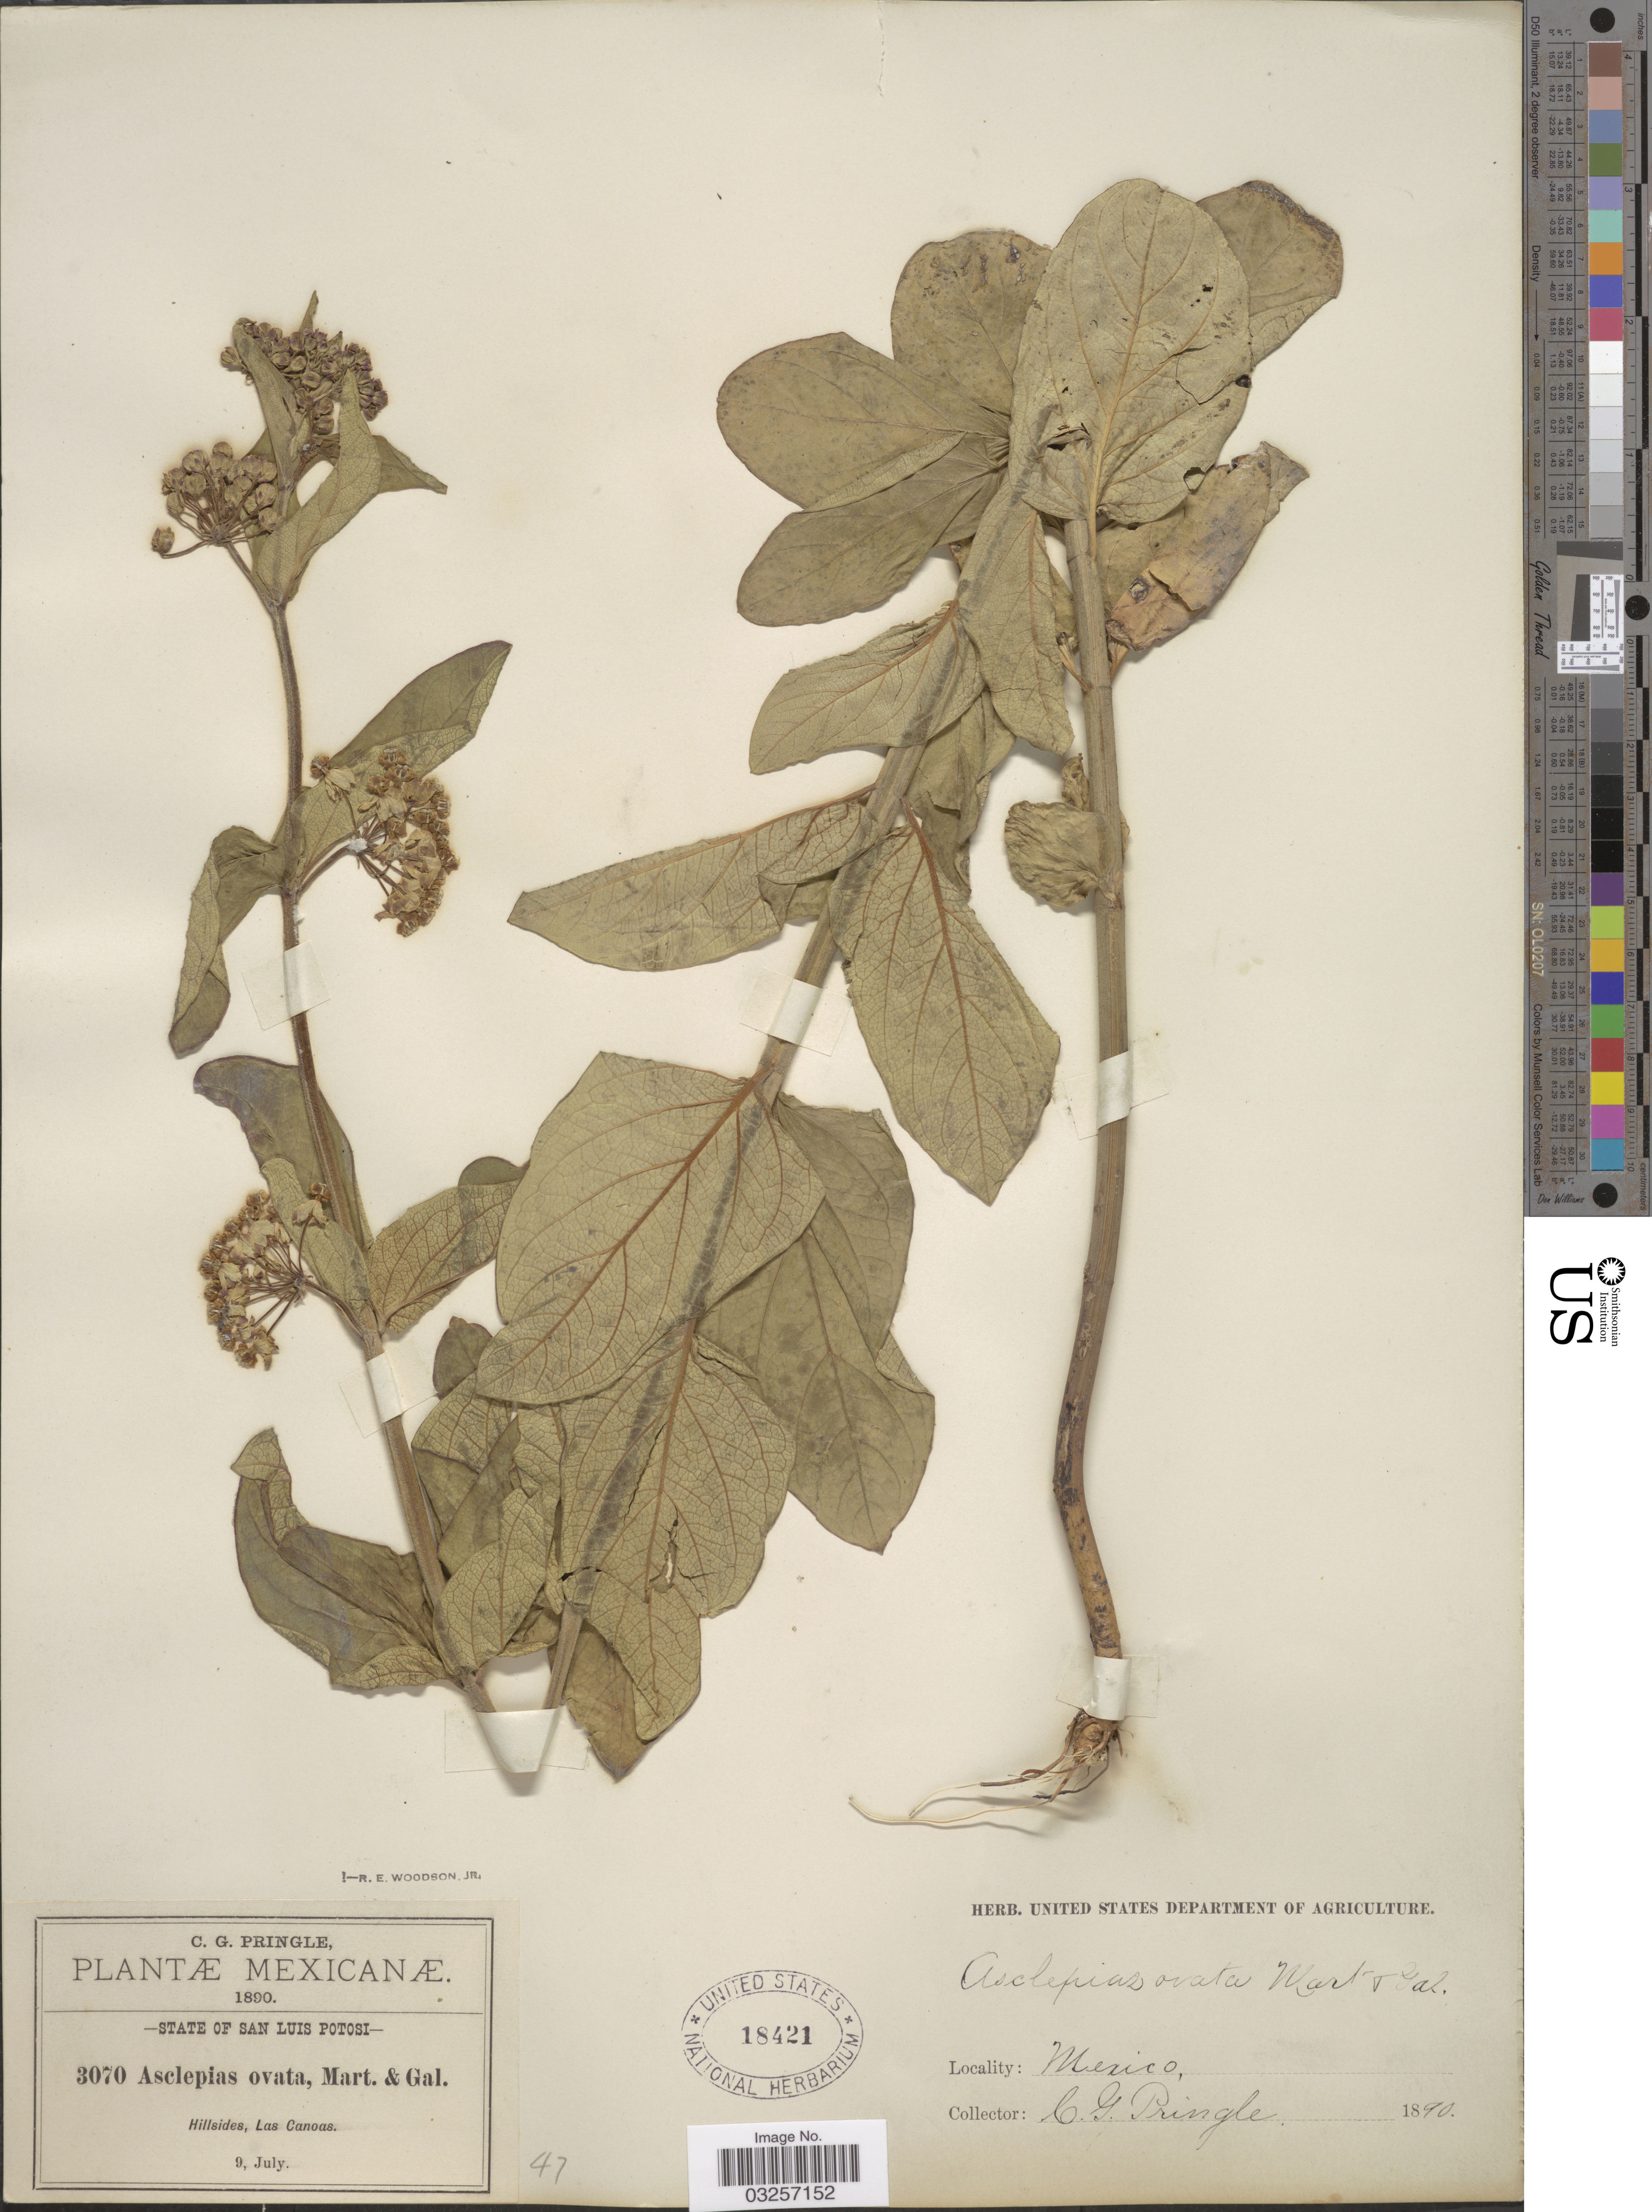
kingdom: Plantae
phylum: Tracheophyta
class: Magnoliopsida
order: Gentianales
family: Apocynaceae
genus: Asclepias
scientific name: Asclepias ovata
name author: M. Martens & Galeotti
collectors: C. G. Pringle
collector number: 3070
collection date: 1890-07-09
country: Mexico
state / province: San Luis Potosí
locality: Hillsides, Las Canoas.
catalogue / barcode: US 18421